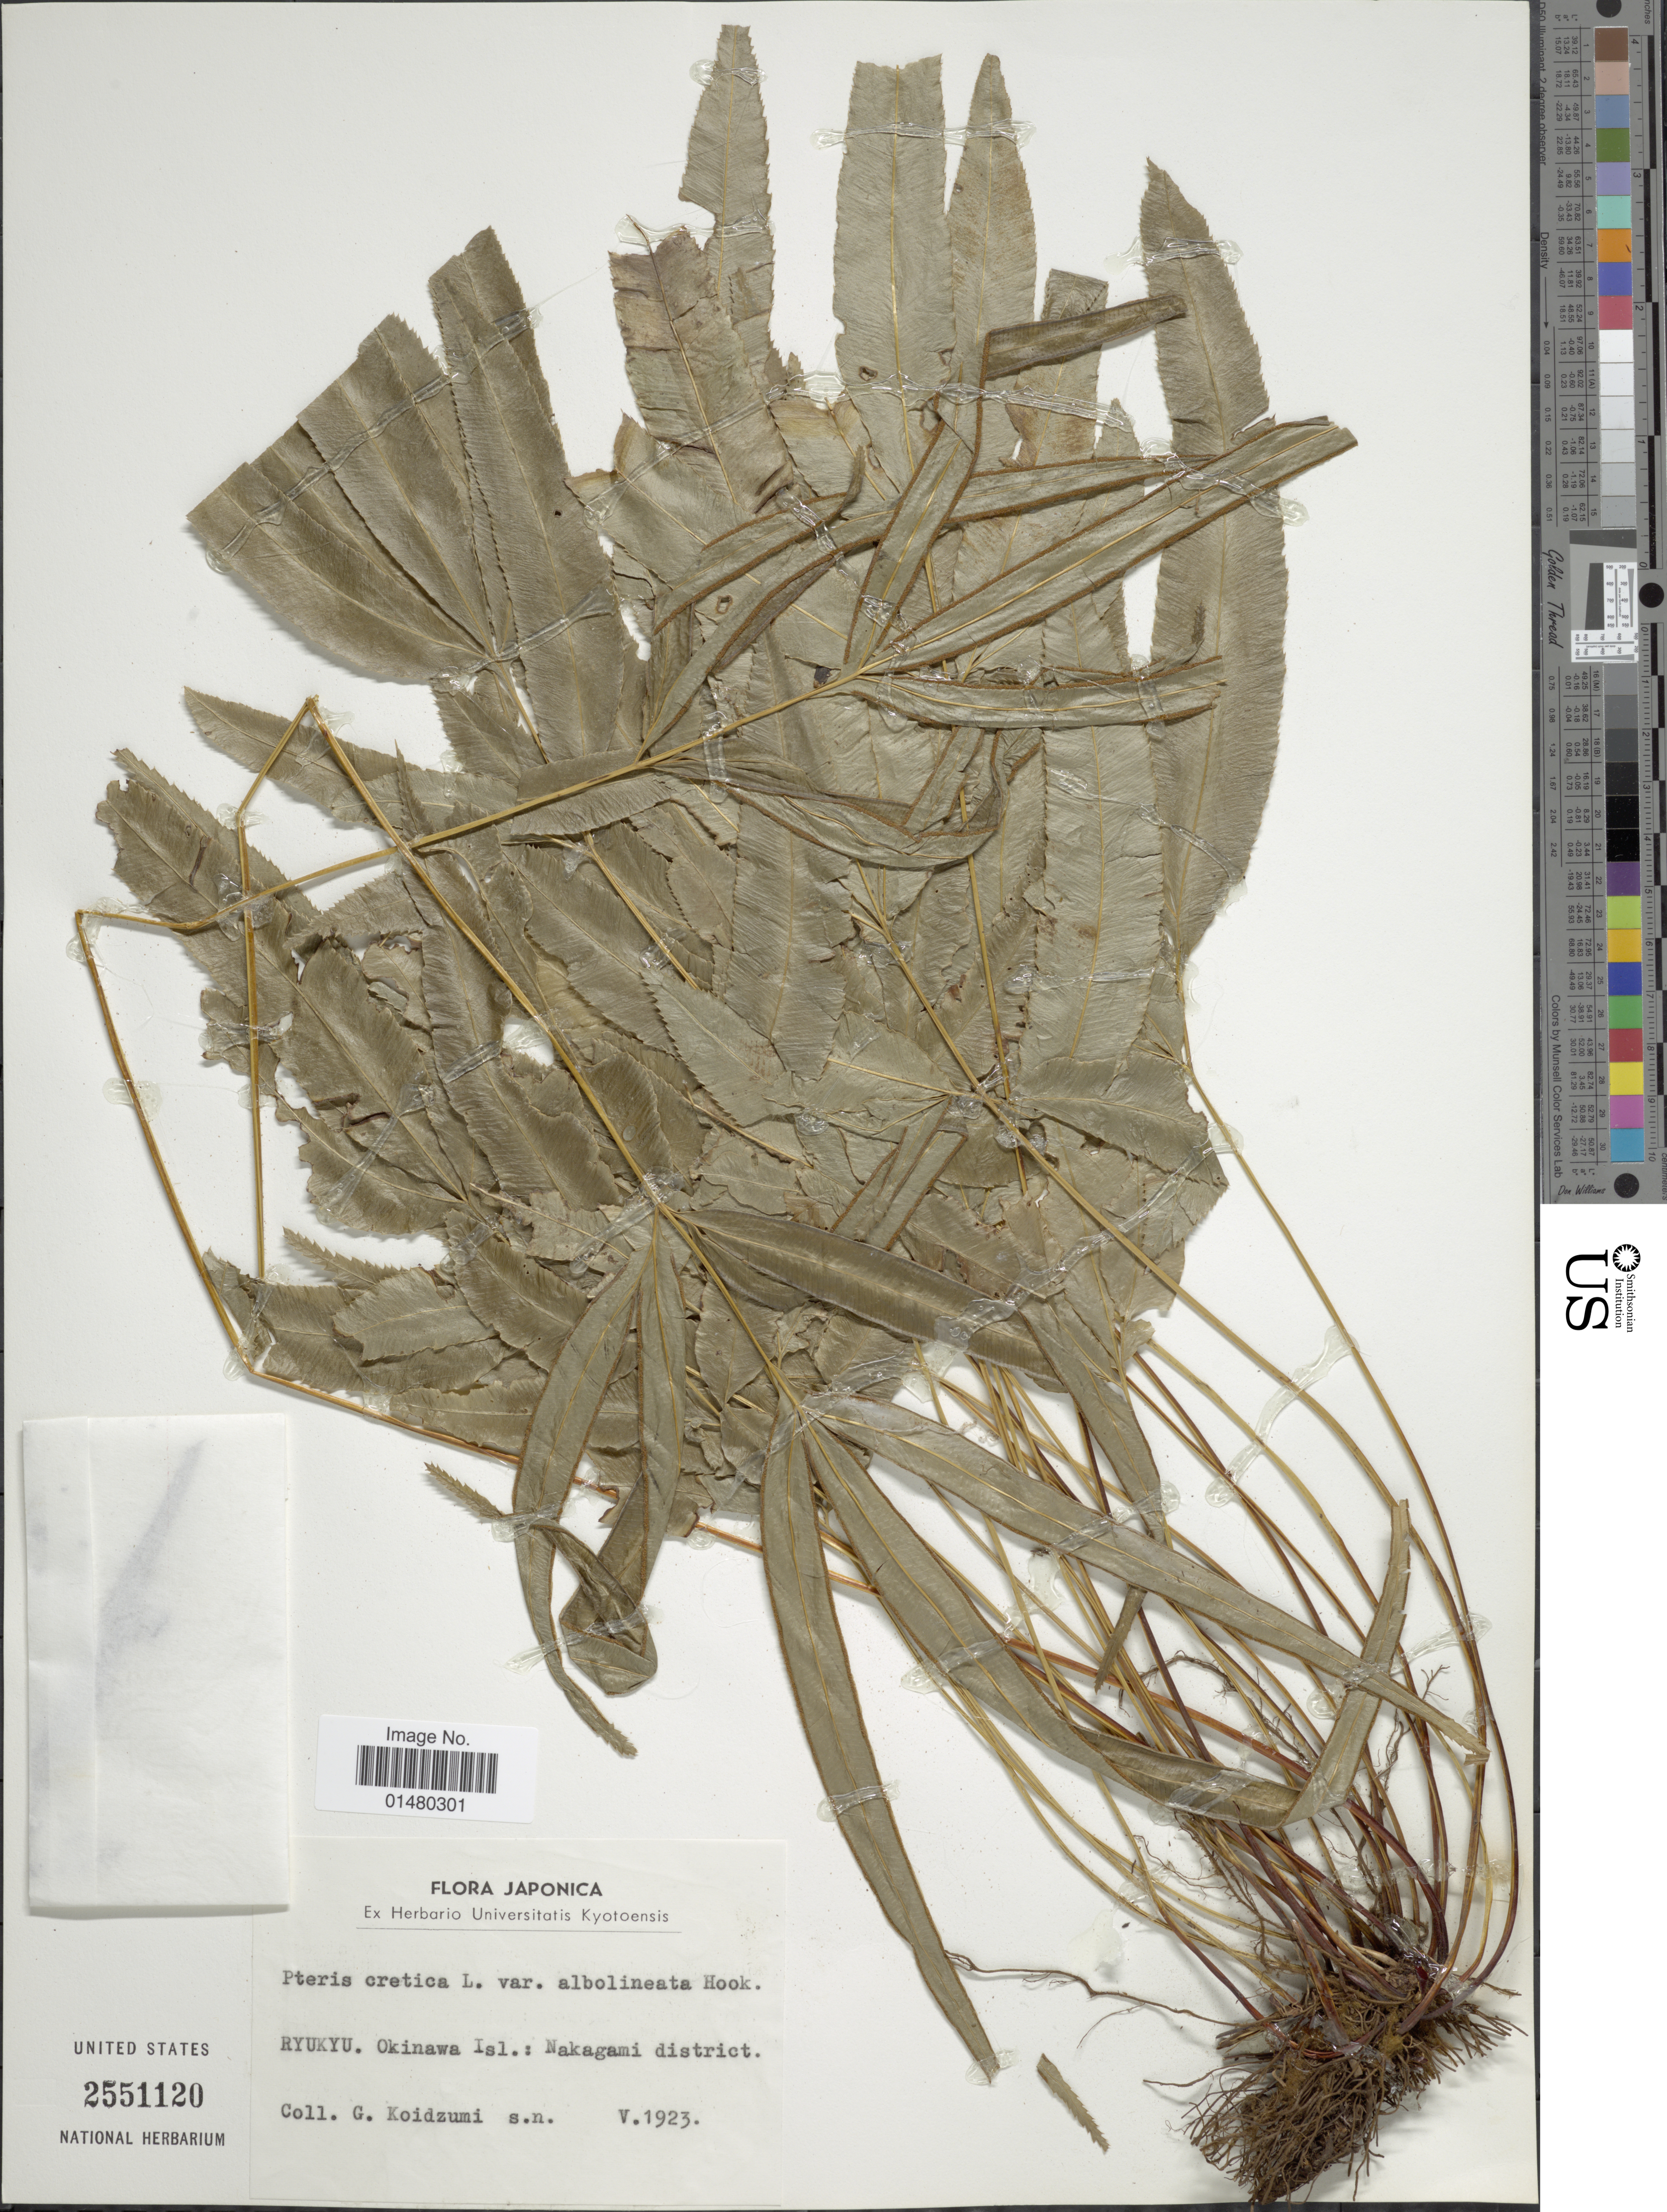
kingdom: Plantae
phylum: Tracheophyta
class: Polypodiopsida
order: Polypodiales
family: Pteridaceae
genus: Pteris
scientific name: Pteris cretica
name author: L.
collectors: G. Koidzumi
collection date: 1923-05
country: Japan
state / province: Okinawa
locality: Ryukyu. Okinawa Isl.: Nakagami district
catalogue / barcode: US 2551120